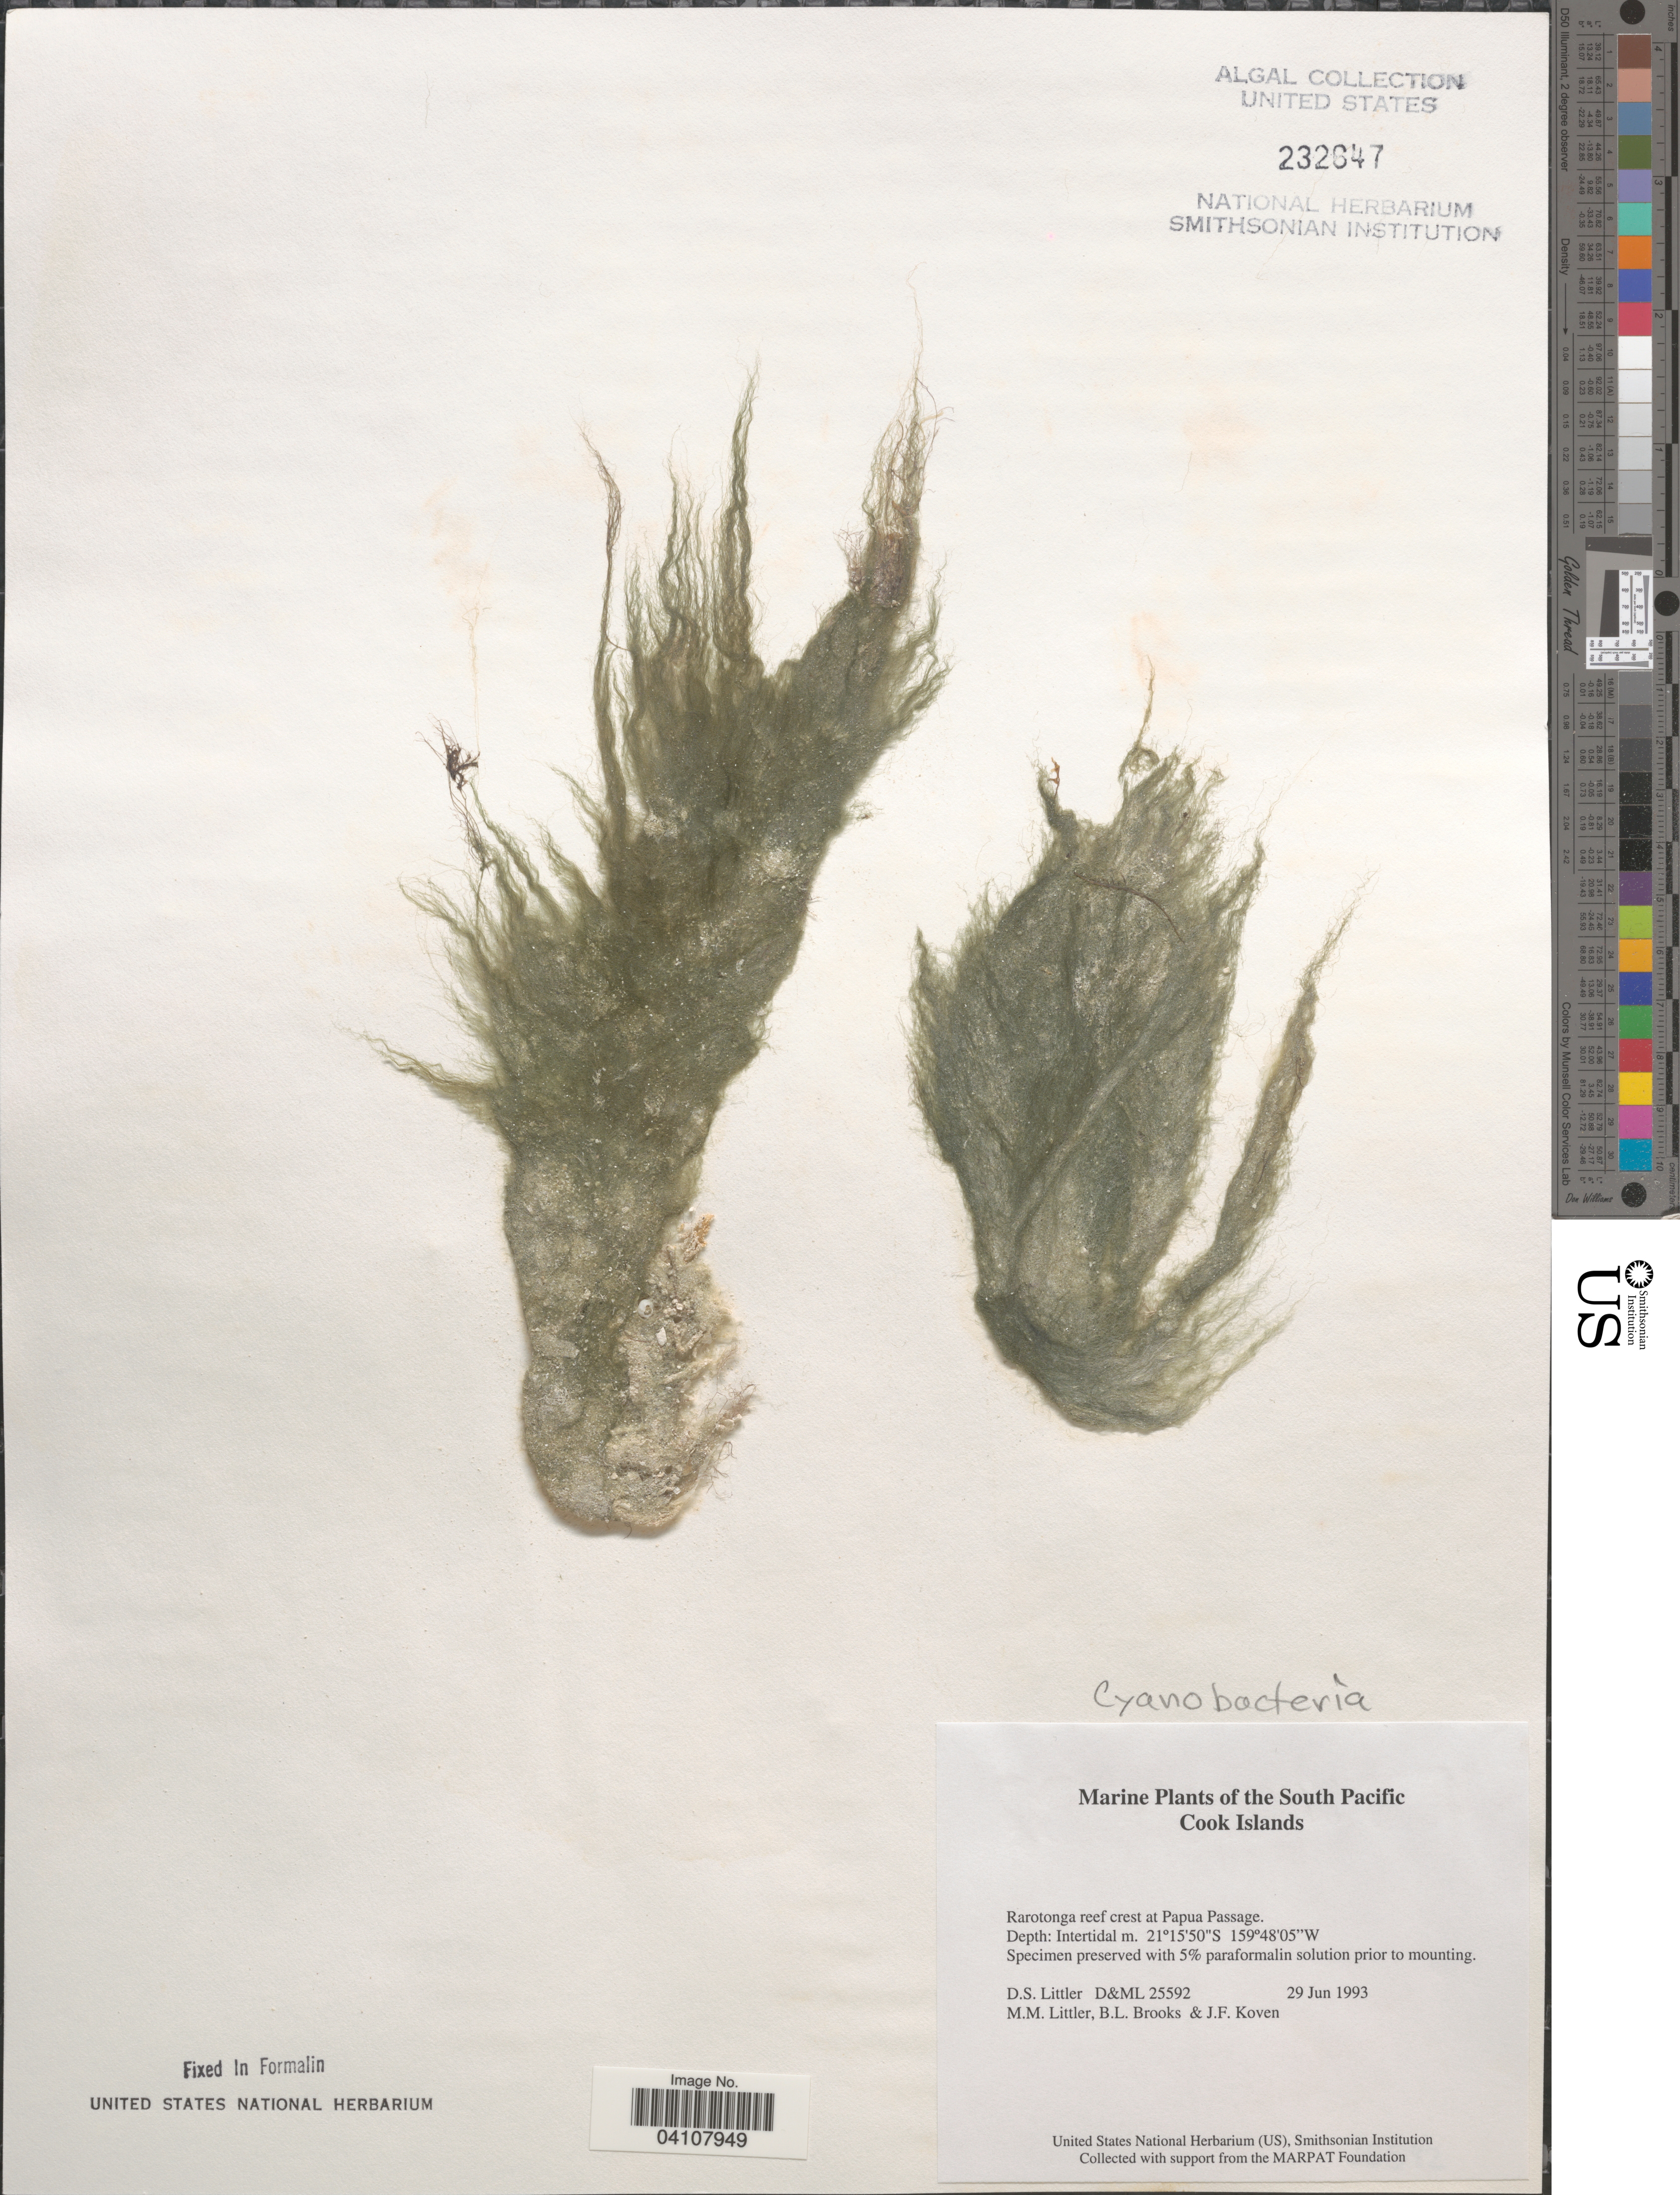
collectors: D. S. Littler, B. Brooks & J. Koven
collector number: D&ML25592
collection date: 1993-06-29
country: Cook Islands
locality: The South Pacific. Rarotonga reef crest at Papua Passage.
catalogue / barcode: US 232647